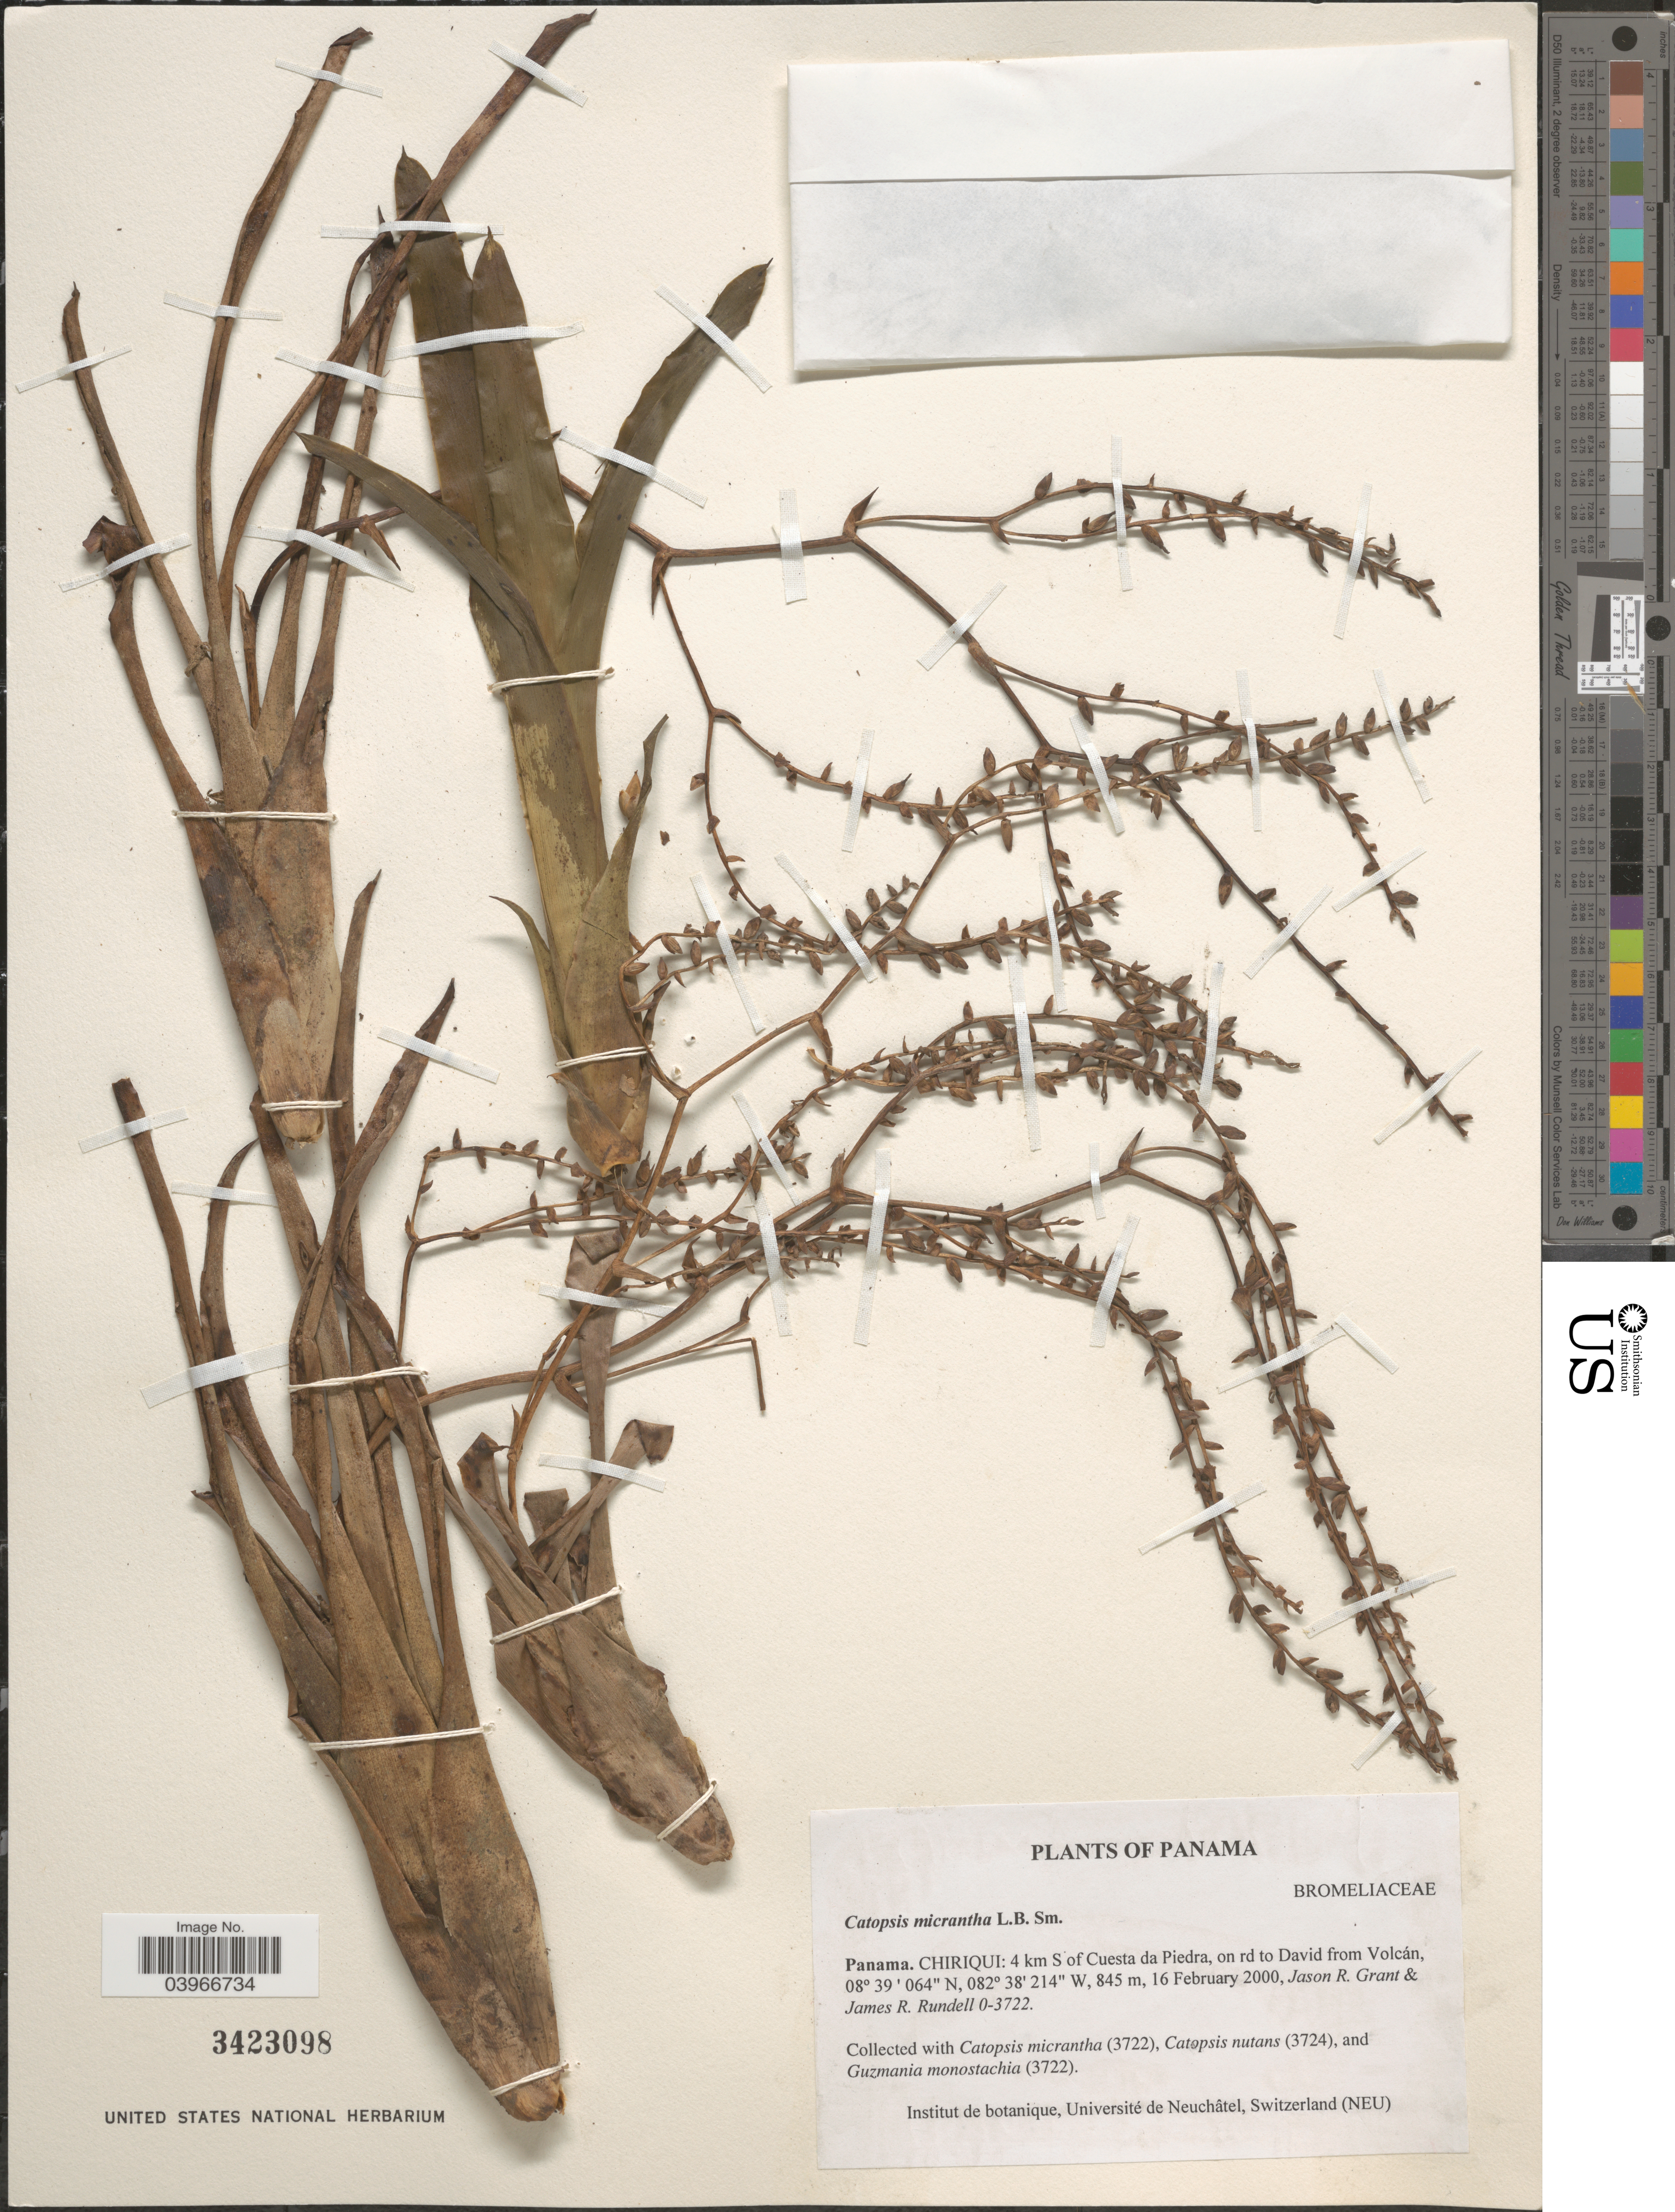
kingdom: Plantae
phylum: Tracheophyta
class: Liliopsida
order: Poales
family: Bromeliaceae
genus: Catopsis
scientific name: Catopsis micrantha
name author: L.B. Sm.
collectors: J. R. Grant & J. R. Rundell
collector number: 0-3722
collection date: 2000-02-16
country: Panama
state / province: Chiriqui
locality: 4 km S of Cuesta da Piedra, on rd to David from Volcán.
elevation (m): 845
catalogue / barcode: US 3423098